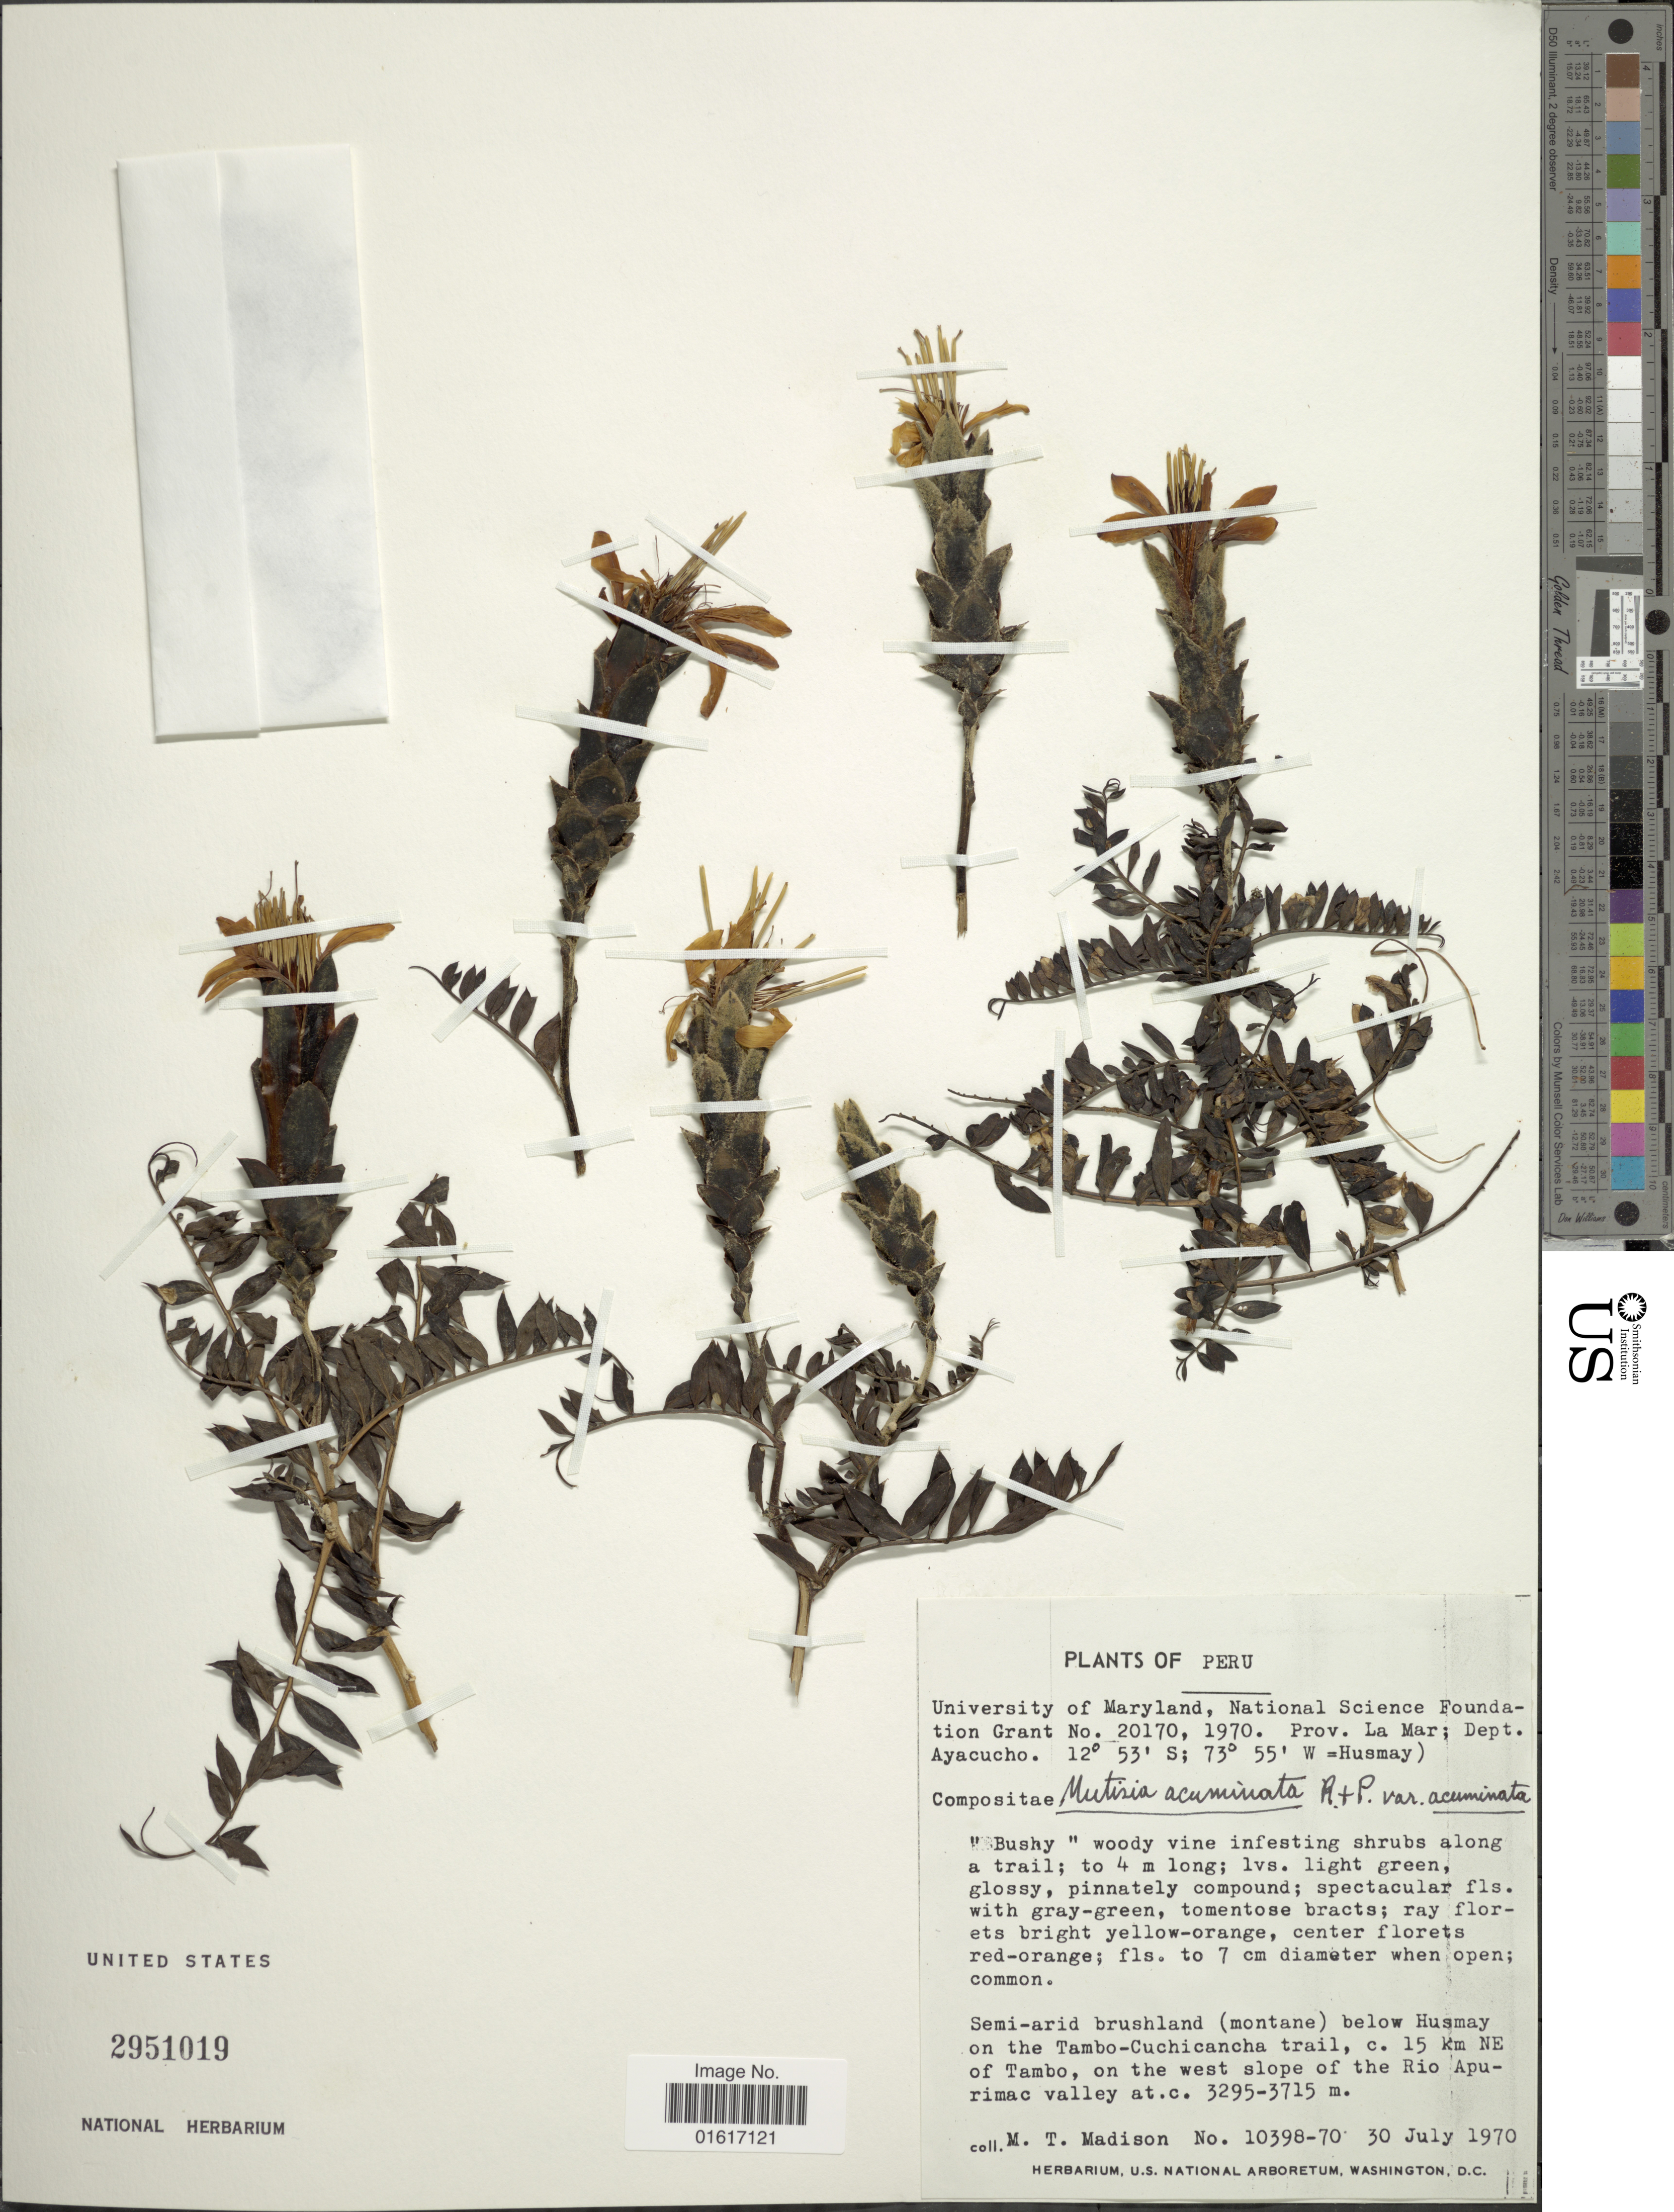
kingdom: Plantae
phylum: Tracheophyta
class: Magnoliopsida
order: Asterales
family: Asteraceae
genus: Mutisia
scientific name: Mutisia acuminata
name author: Ruiz & Pav.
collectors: M. T. Madison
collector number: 10398-70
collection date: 1970-07-30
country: Peru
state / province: Ayacucho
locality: Prov. La Mar. Semi-arid brushland (montane) below Husmay on the Tambo-Cuchicancha trail, c. 15 km NE of Tambo, on the west slope of the Rio Apurimac valley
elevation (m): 3295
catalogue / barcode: US 2951019